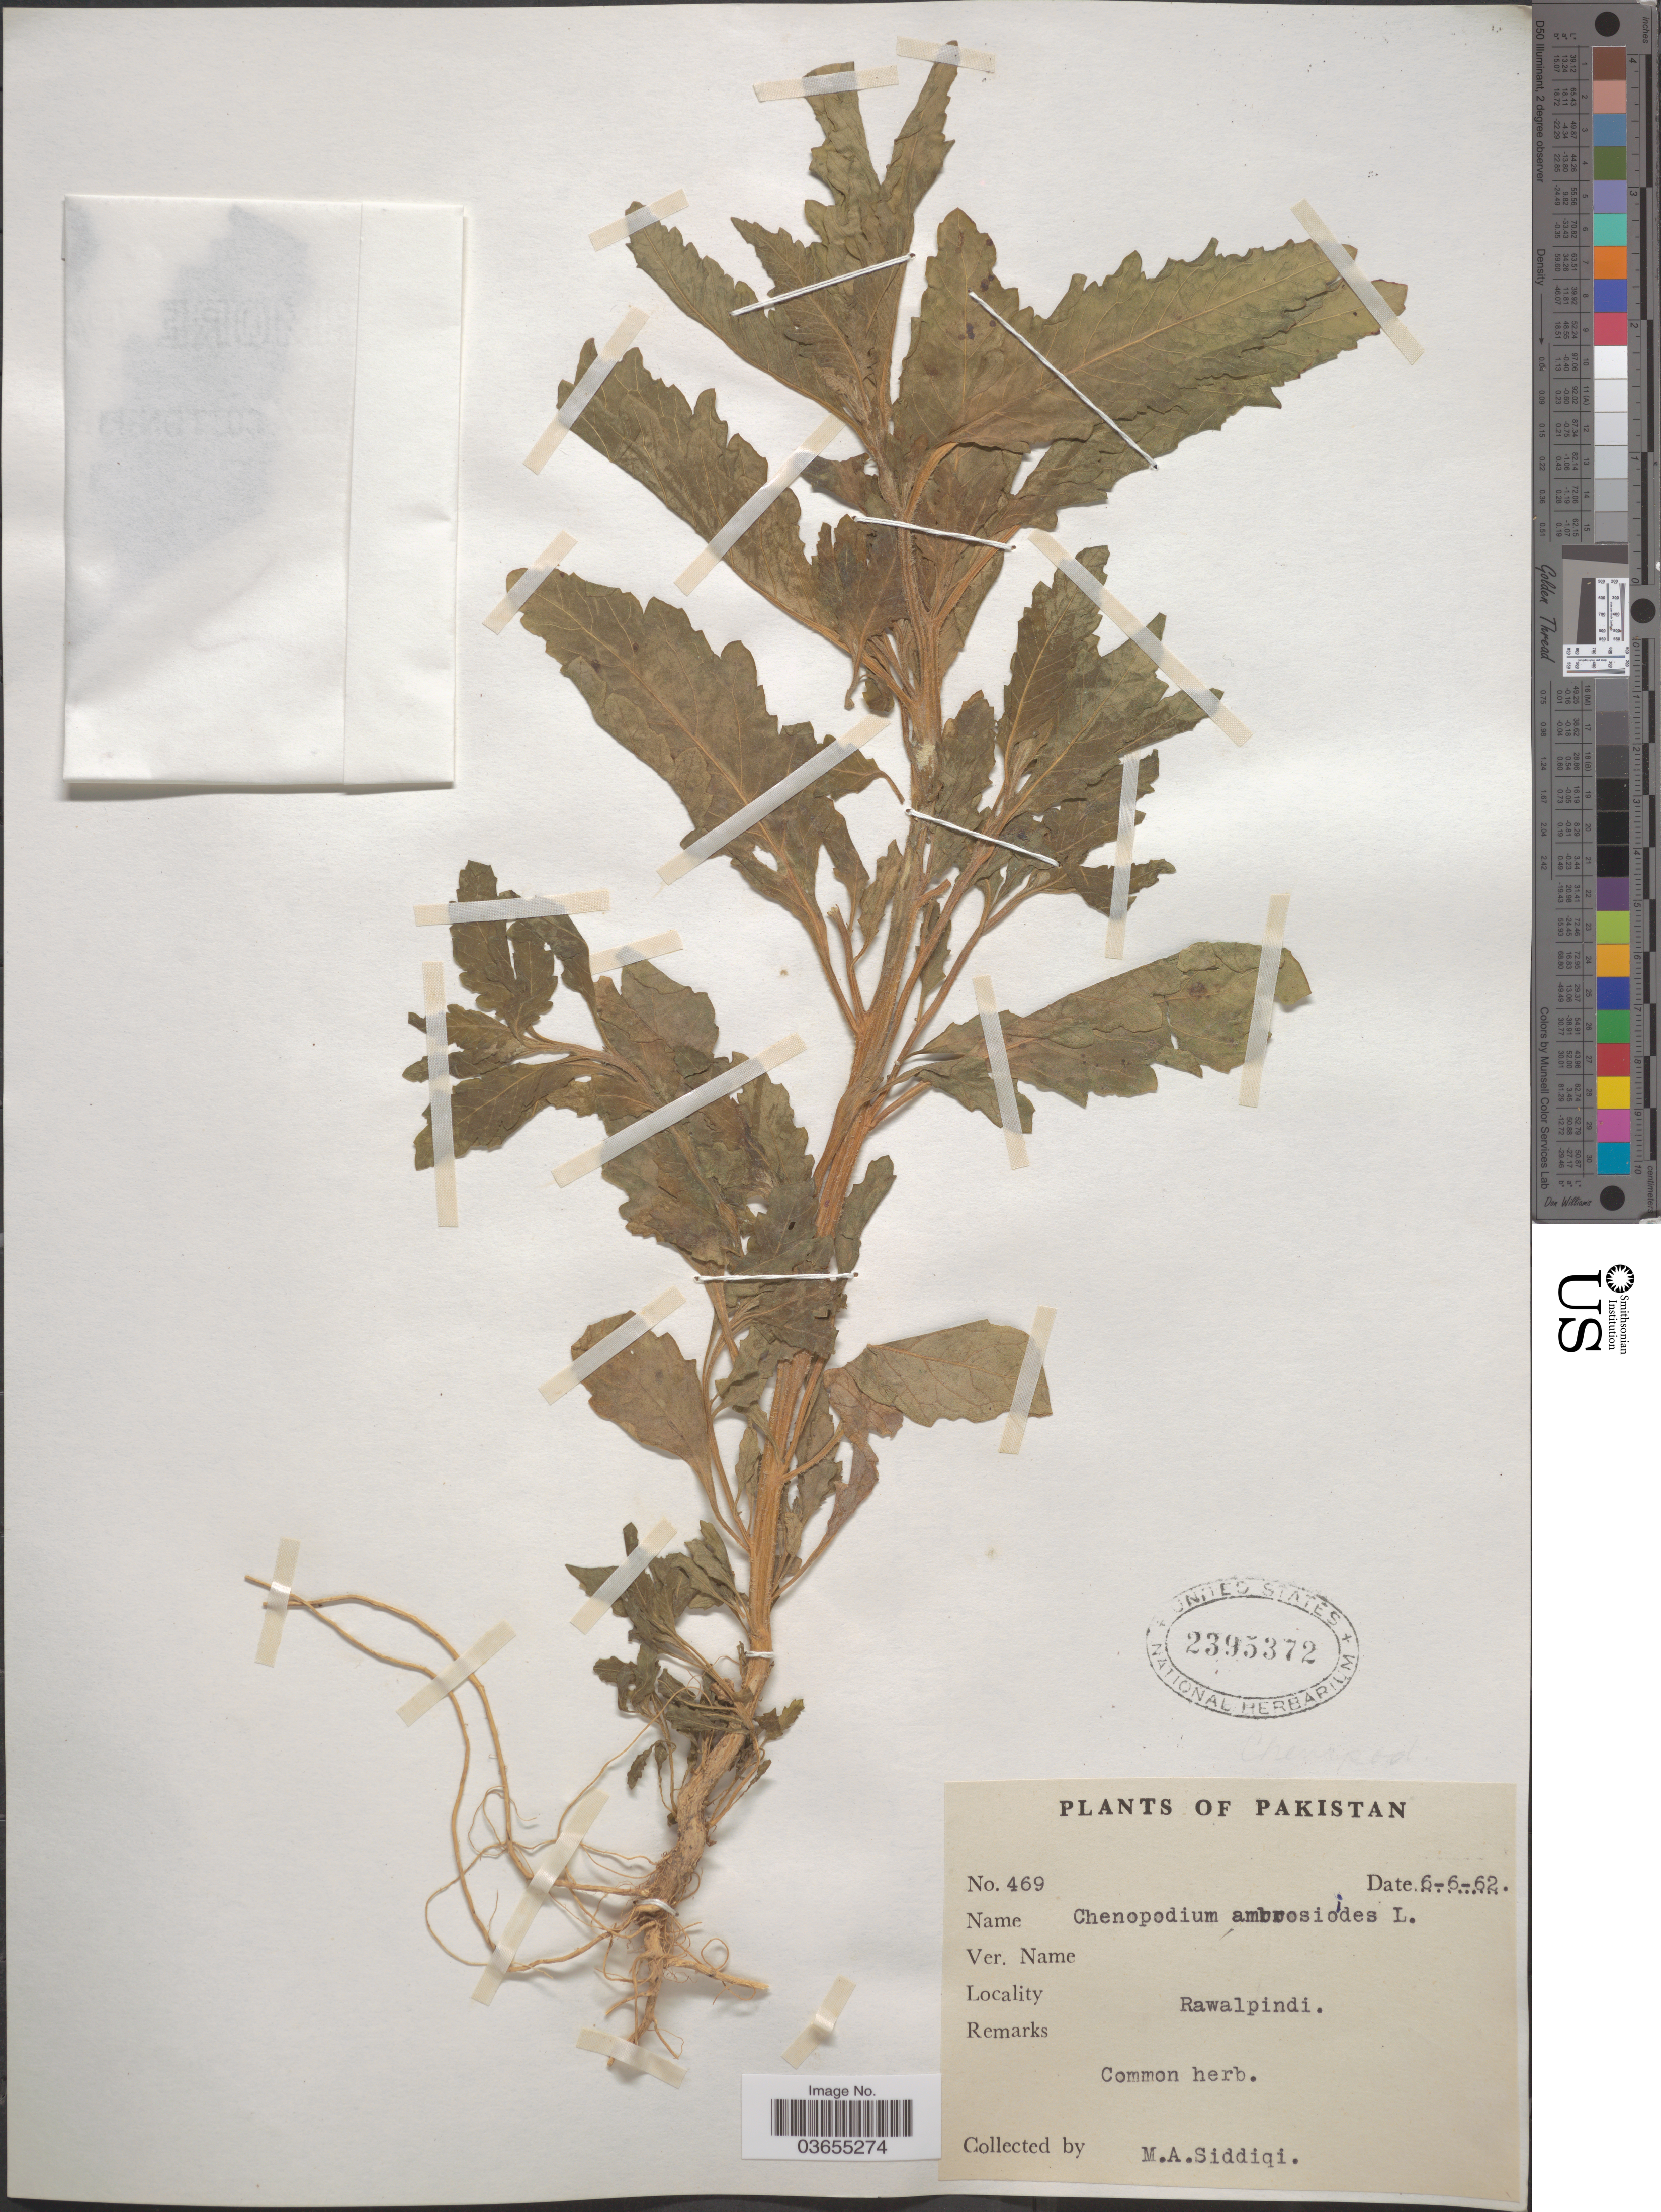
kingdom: Plantae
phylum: Tracheophyta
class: Magnoliopsida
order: Caryophyllales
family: Amaranthaceae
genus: Chenopodium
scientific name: Chenopodium ambrosioides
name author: L.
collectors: M. Siddiqi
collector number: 469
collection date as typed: Transcribed d/m/y: 6/6/62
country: Pakistan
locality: Rawalpindi.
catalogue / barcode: US 2395372